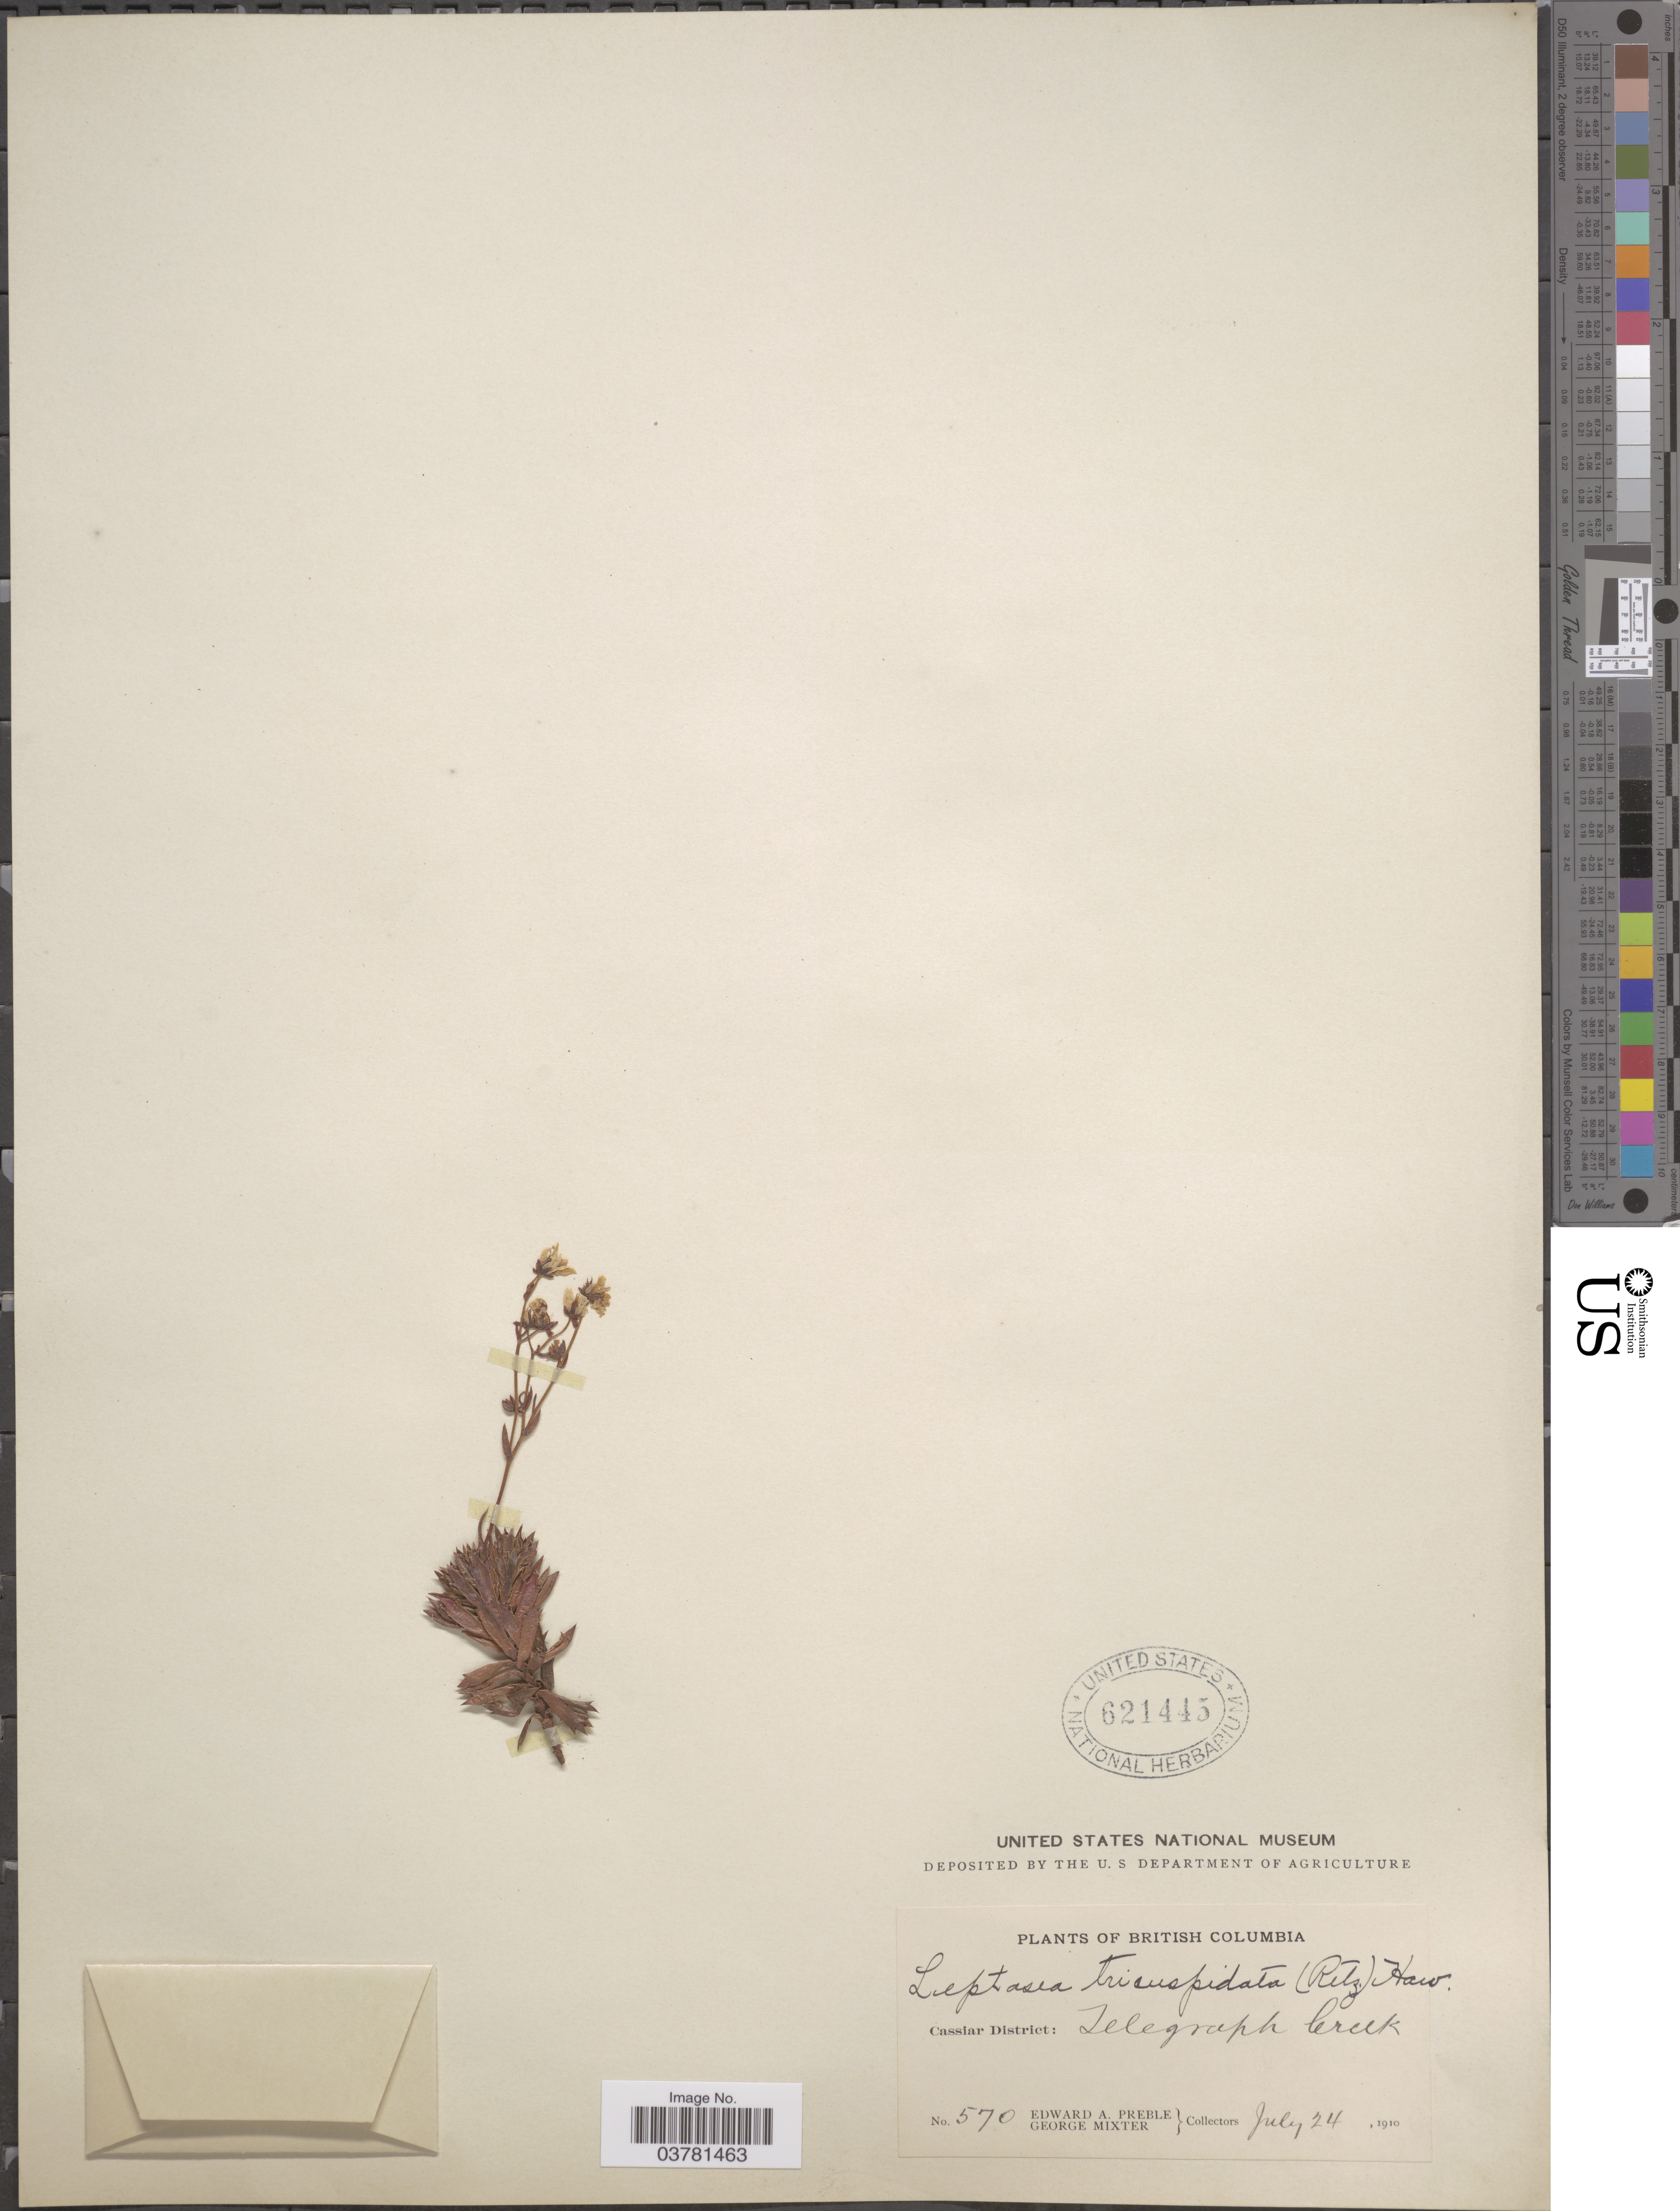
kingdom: Plantae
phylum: Tracheophyta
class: Magnoliopsida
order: Saxifragales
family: Saxifragaceae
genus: Saxifraga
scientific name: Saxifraga tricuspidata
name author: Rottb.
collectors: E. Preble & G. Mixter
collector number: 570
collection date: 1910-07-24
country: Canada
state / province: British Columbia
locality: Cassiar District: Telegraph Creek.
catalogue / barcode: US 621445